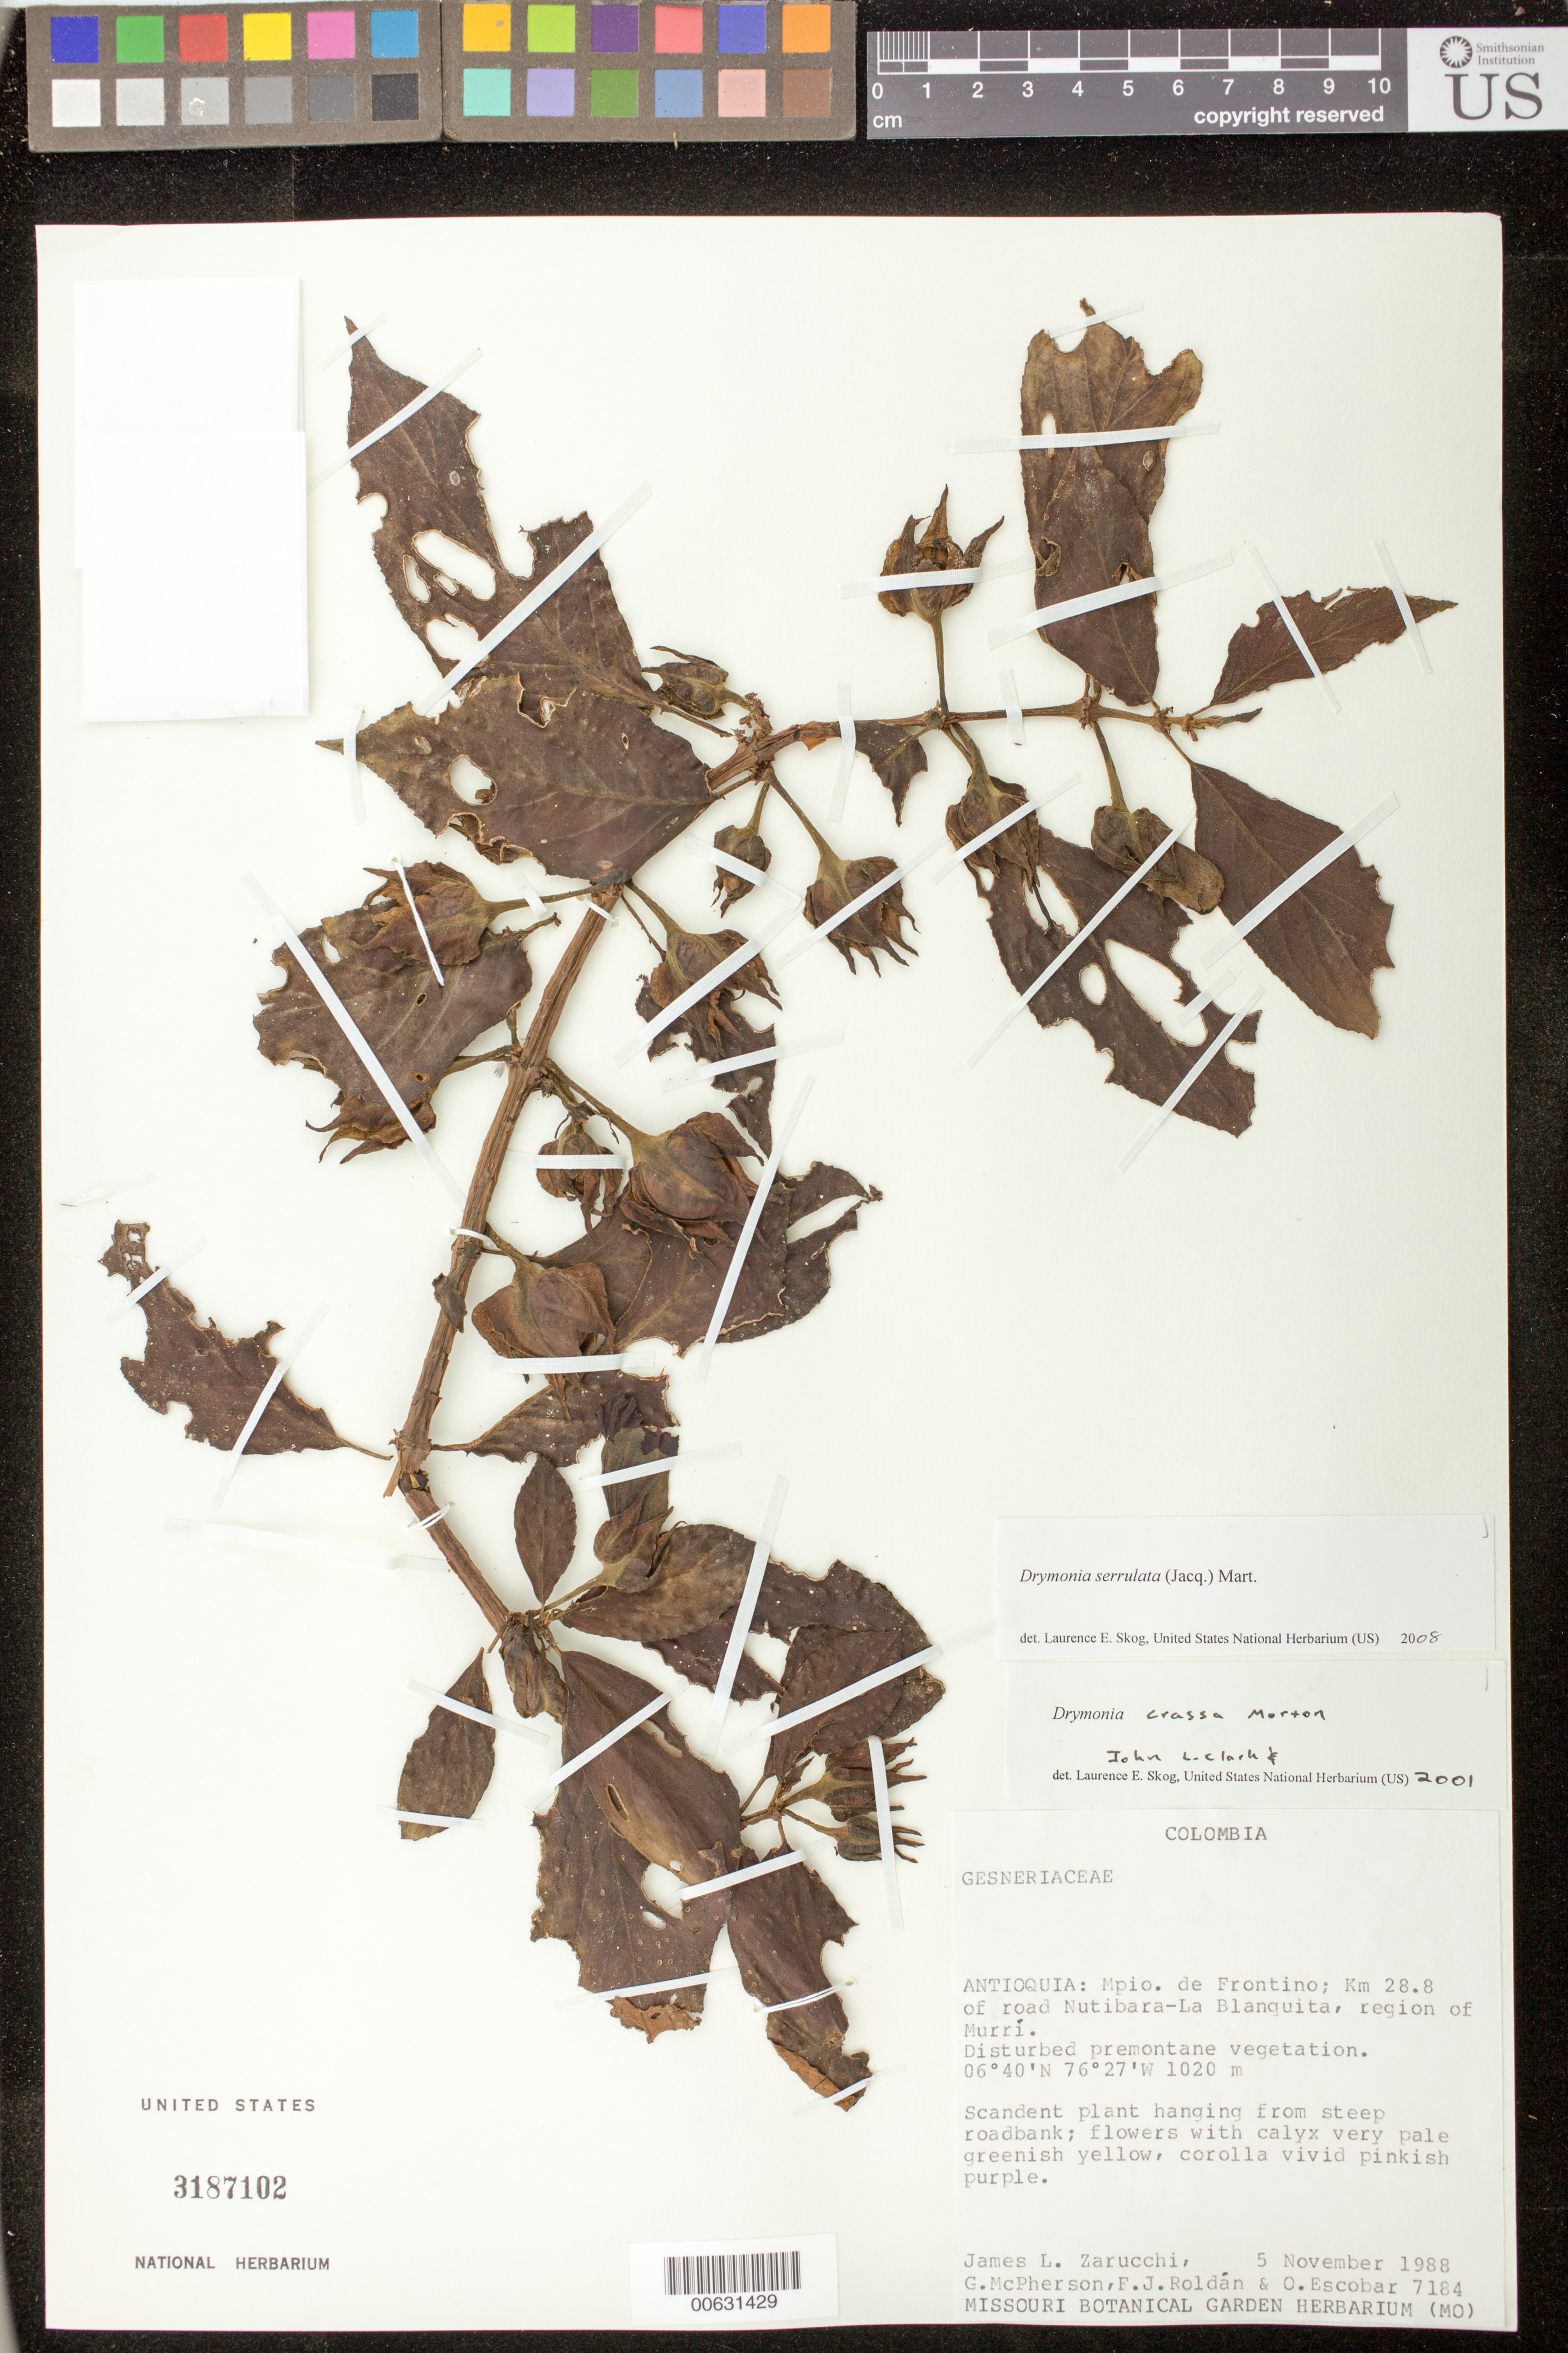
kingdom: Plantae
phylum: Tracheophyta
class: Magnoliopsida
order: Lamiales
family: Gesneriaceae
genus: Drymonia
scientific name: Drymonia serrulata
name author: (Jacq.) Mart.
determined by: Skog, Laurence E.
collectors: J. L. Zarucchi, G. D. McPherson, F. J. Roldán & O. D. Escobar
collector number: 7184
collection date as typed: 05 Nov 1988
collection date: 1988-11-05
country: Colombia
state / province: Antioquia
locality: Mpio. de Frontino; km 22.6 of road Nutibara-La Blanquita, region of Murrí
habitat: Disturbed premontane vegetation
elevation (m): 1020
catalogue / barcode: US 3187102